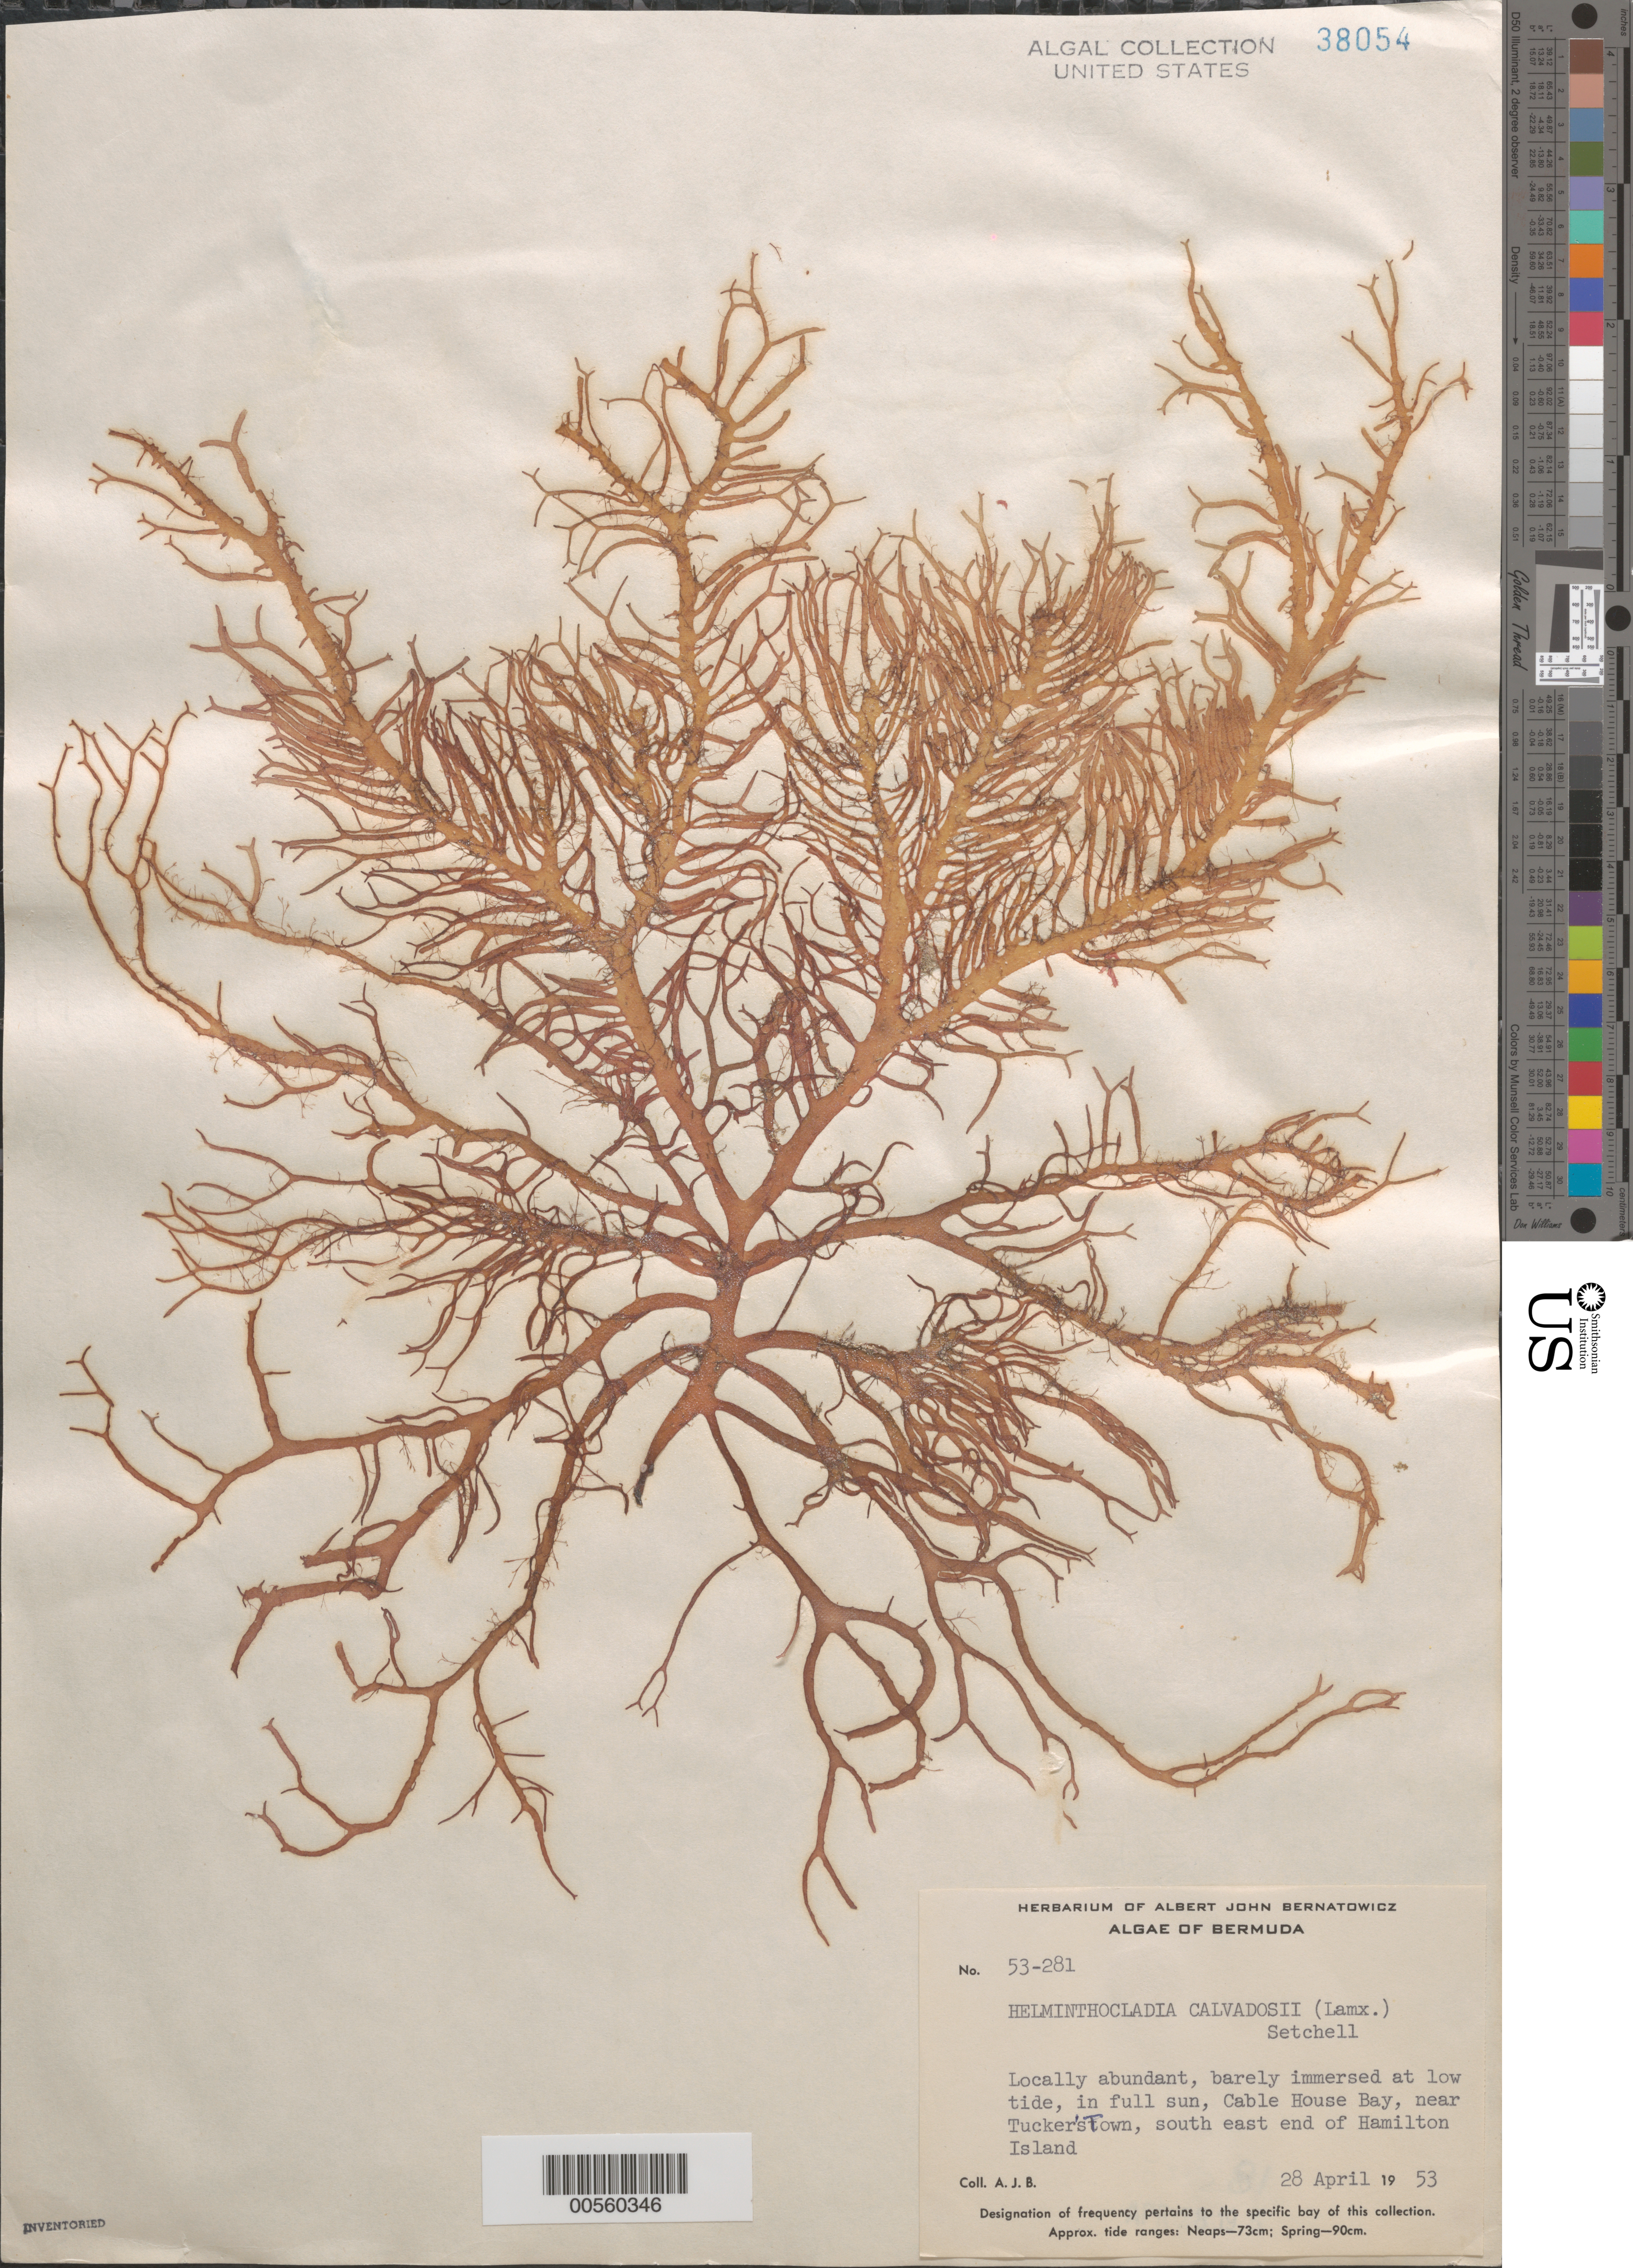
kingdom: Plantae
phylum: Rhodophyta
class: Florideophyceae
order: Nemaliales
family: Liagoraceae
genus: Helminthocladia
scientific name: Helminthocladia calvadosii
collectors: A. Bernatowicz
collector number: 53-281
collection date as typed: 28 Apr 1953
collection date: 1953-04-28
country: Bermuda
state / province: Saint George's (parish)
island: Bermuda Island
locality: Cable House Bay, near Tucker's Town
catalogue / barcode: US 38054